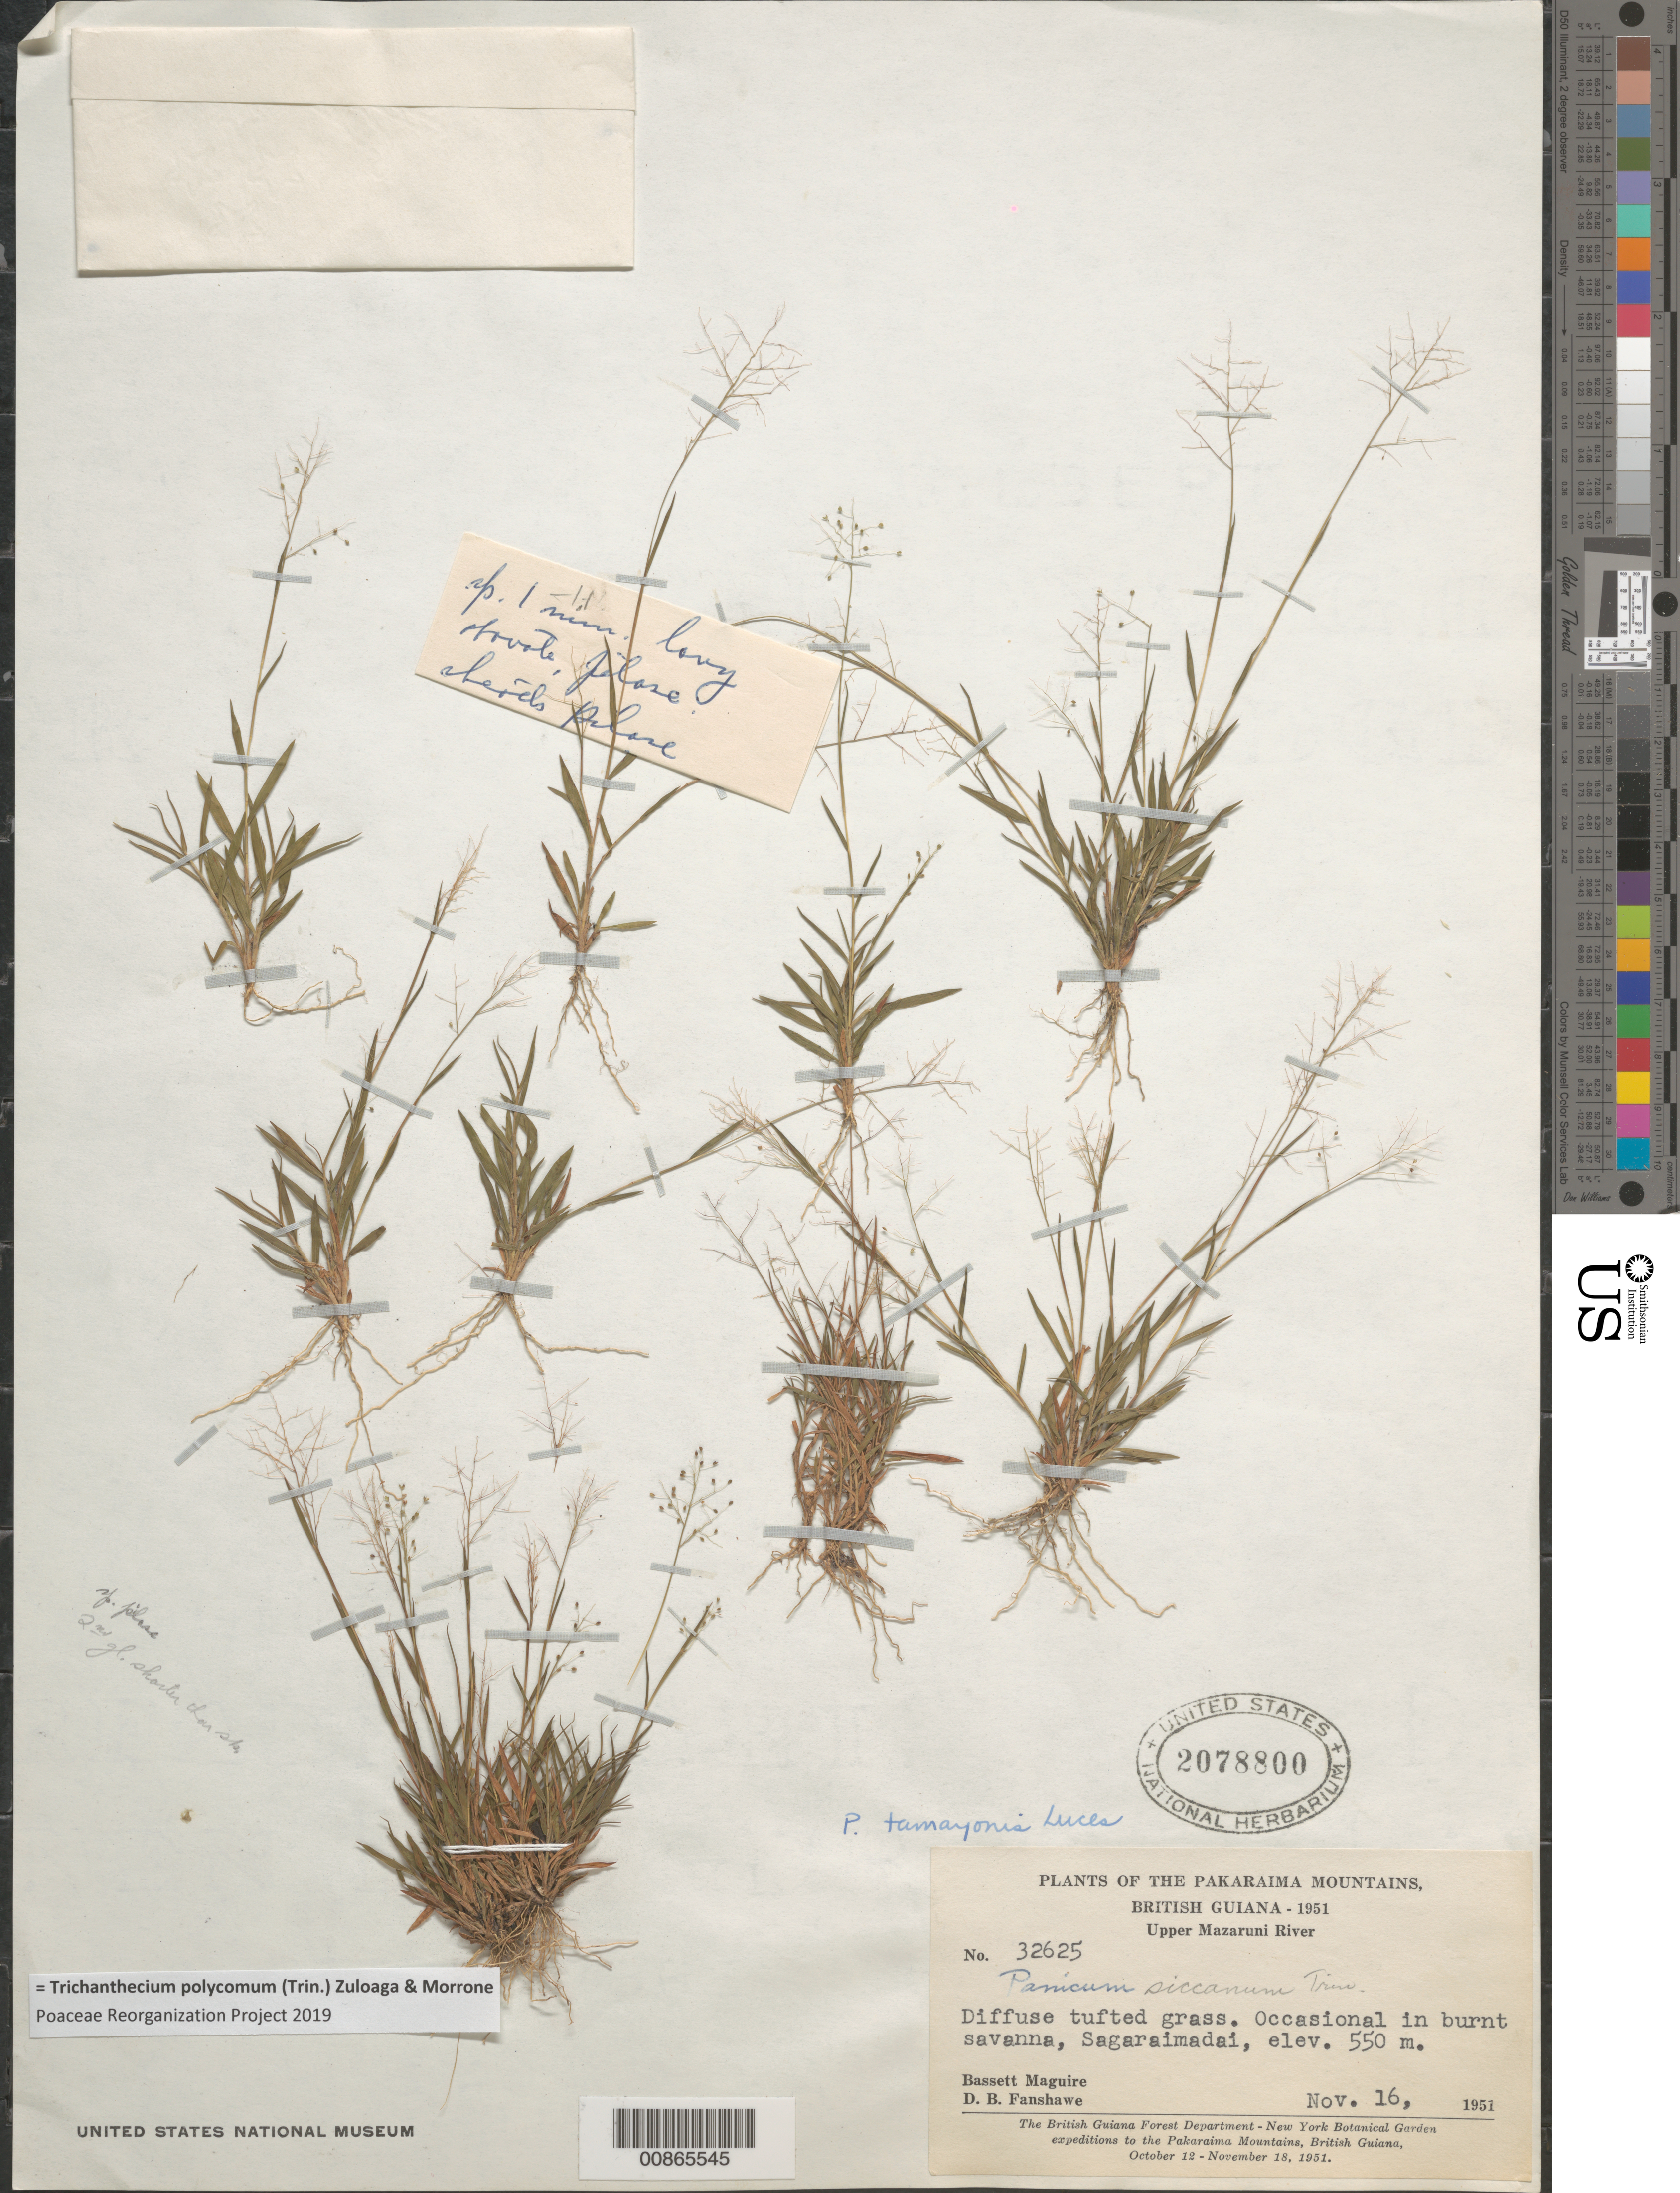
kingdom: Plantae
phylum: Tracheophyta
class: Liliopsida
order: Poales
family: Poaceae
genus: Trichanthecium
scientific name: Trichanthecium polycomum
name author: (Trin.) Zuloaga & Morrone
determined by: Poaceae Reorganization Project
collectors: B. Maguire & D. B. Fanshawe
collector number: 32625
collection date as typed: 16-Nov-51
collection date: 1951-11-16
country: Guyana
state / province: Cuyuni-Mazaruni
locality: Sagaraimadai Savanna, Kamarang River-Wenamu Trail, Upper Mazaruni River, Pakaraima Mts.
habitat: Burnt savanna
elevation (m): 550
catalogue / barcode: US 2078800